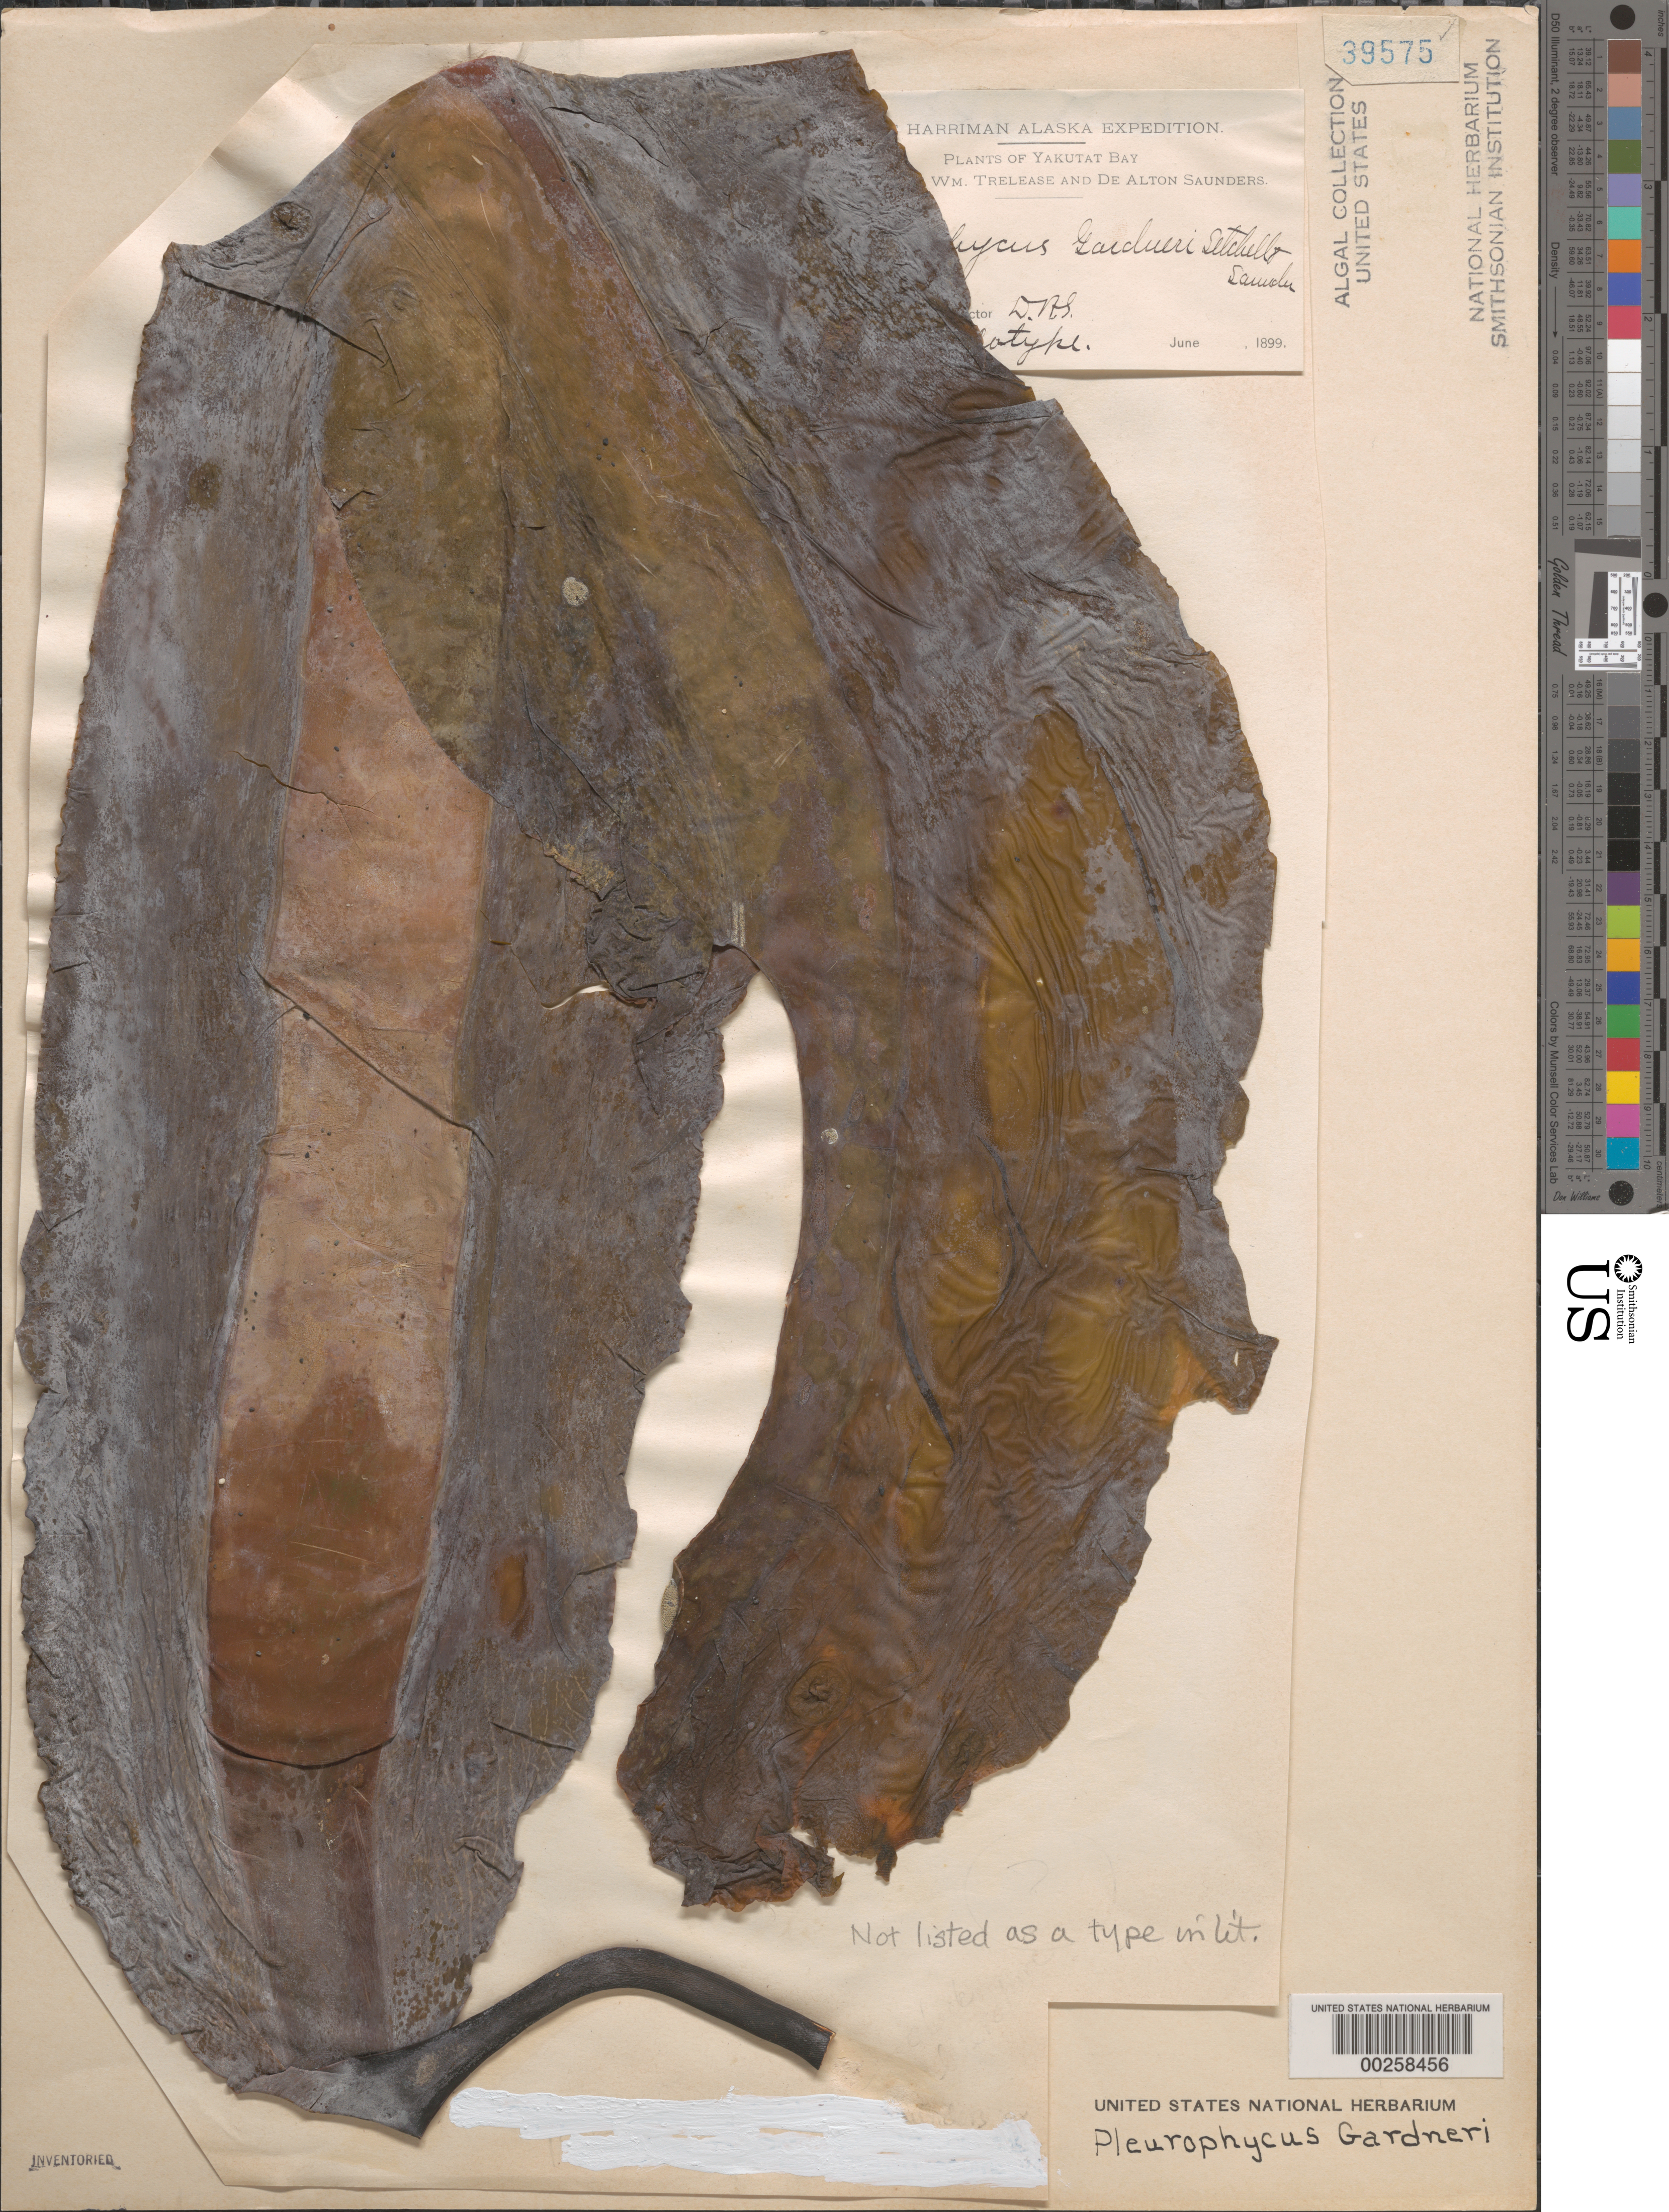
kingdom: Chromista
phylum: Ochrophyta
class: Phaeophyceae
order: Laminariales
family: Alariaceae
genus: Pleurophycus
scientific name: Pleurophycus gardneri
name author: Setch. & D.A. Saunders ex J. E. Tilden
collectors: W. Trelease & D. Saunders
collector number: JET 236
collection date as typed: Jun 1899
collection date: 1899-06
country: United States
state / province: Alaska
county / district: Skagway-Yakutat-Angoon Division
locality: Yakutat Bay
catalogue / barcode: US 39575